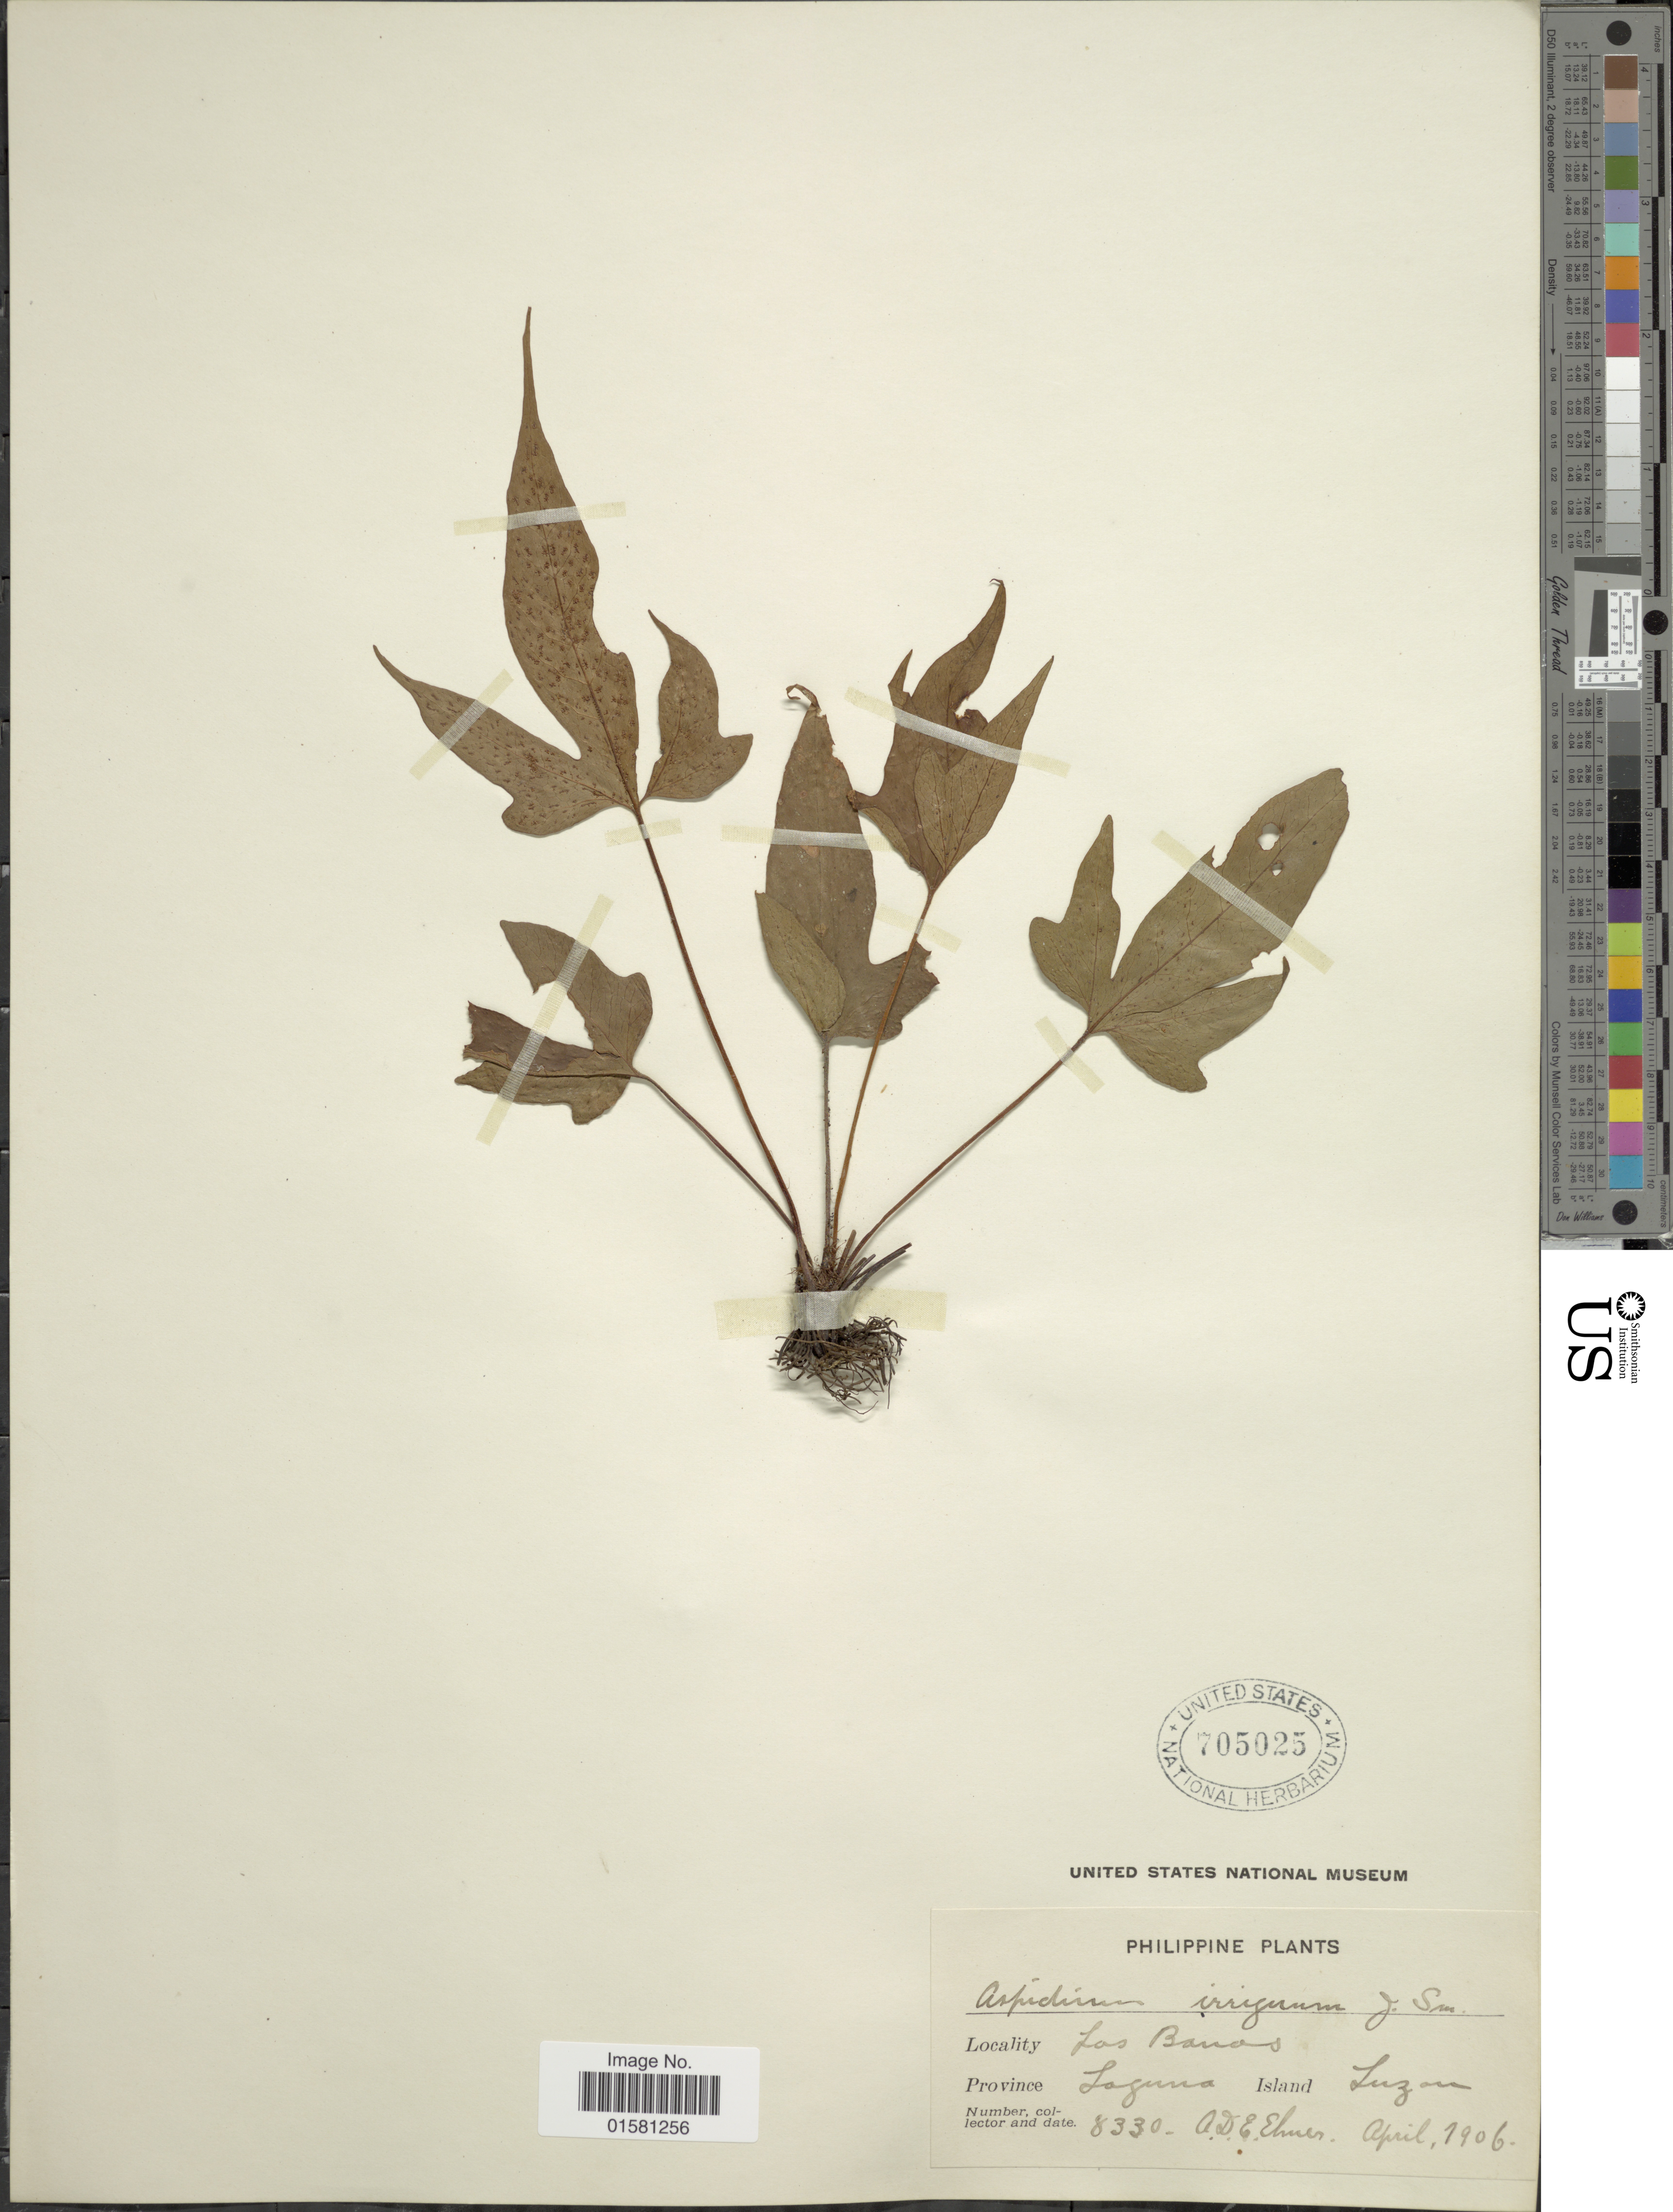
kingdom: Plantae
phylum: Tracheophyta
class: Polypodiopsida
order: Polypodiales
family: Tectariaceae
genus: Tectaria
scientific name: Tectaria trifida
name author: (Fée) Price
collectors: A. Ehner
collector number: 83330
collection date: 1906-04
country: Philippines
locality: Phillipine, Los Banos, Province Laguna, Island Luzon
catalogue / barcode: US 705025